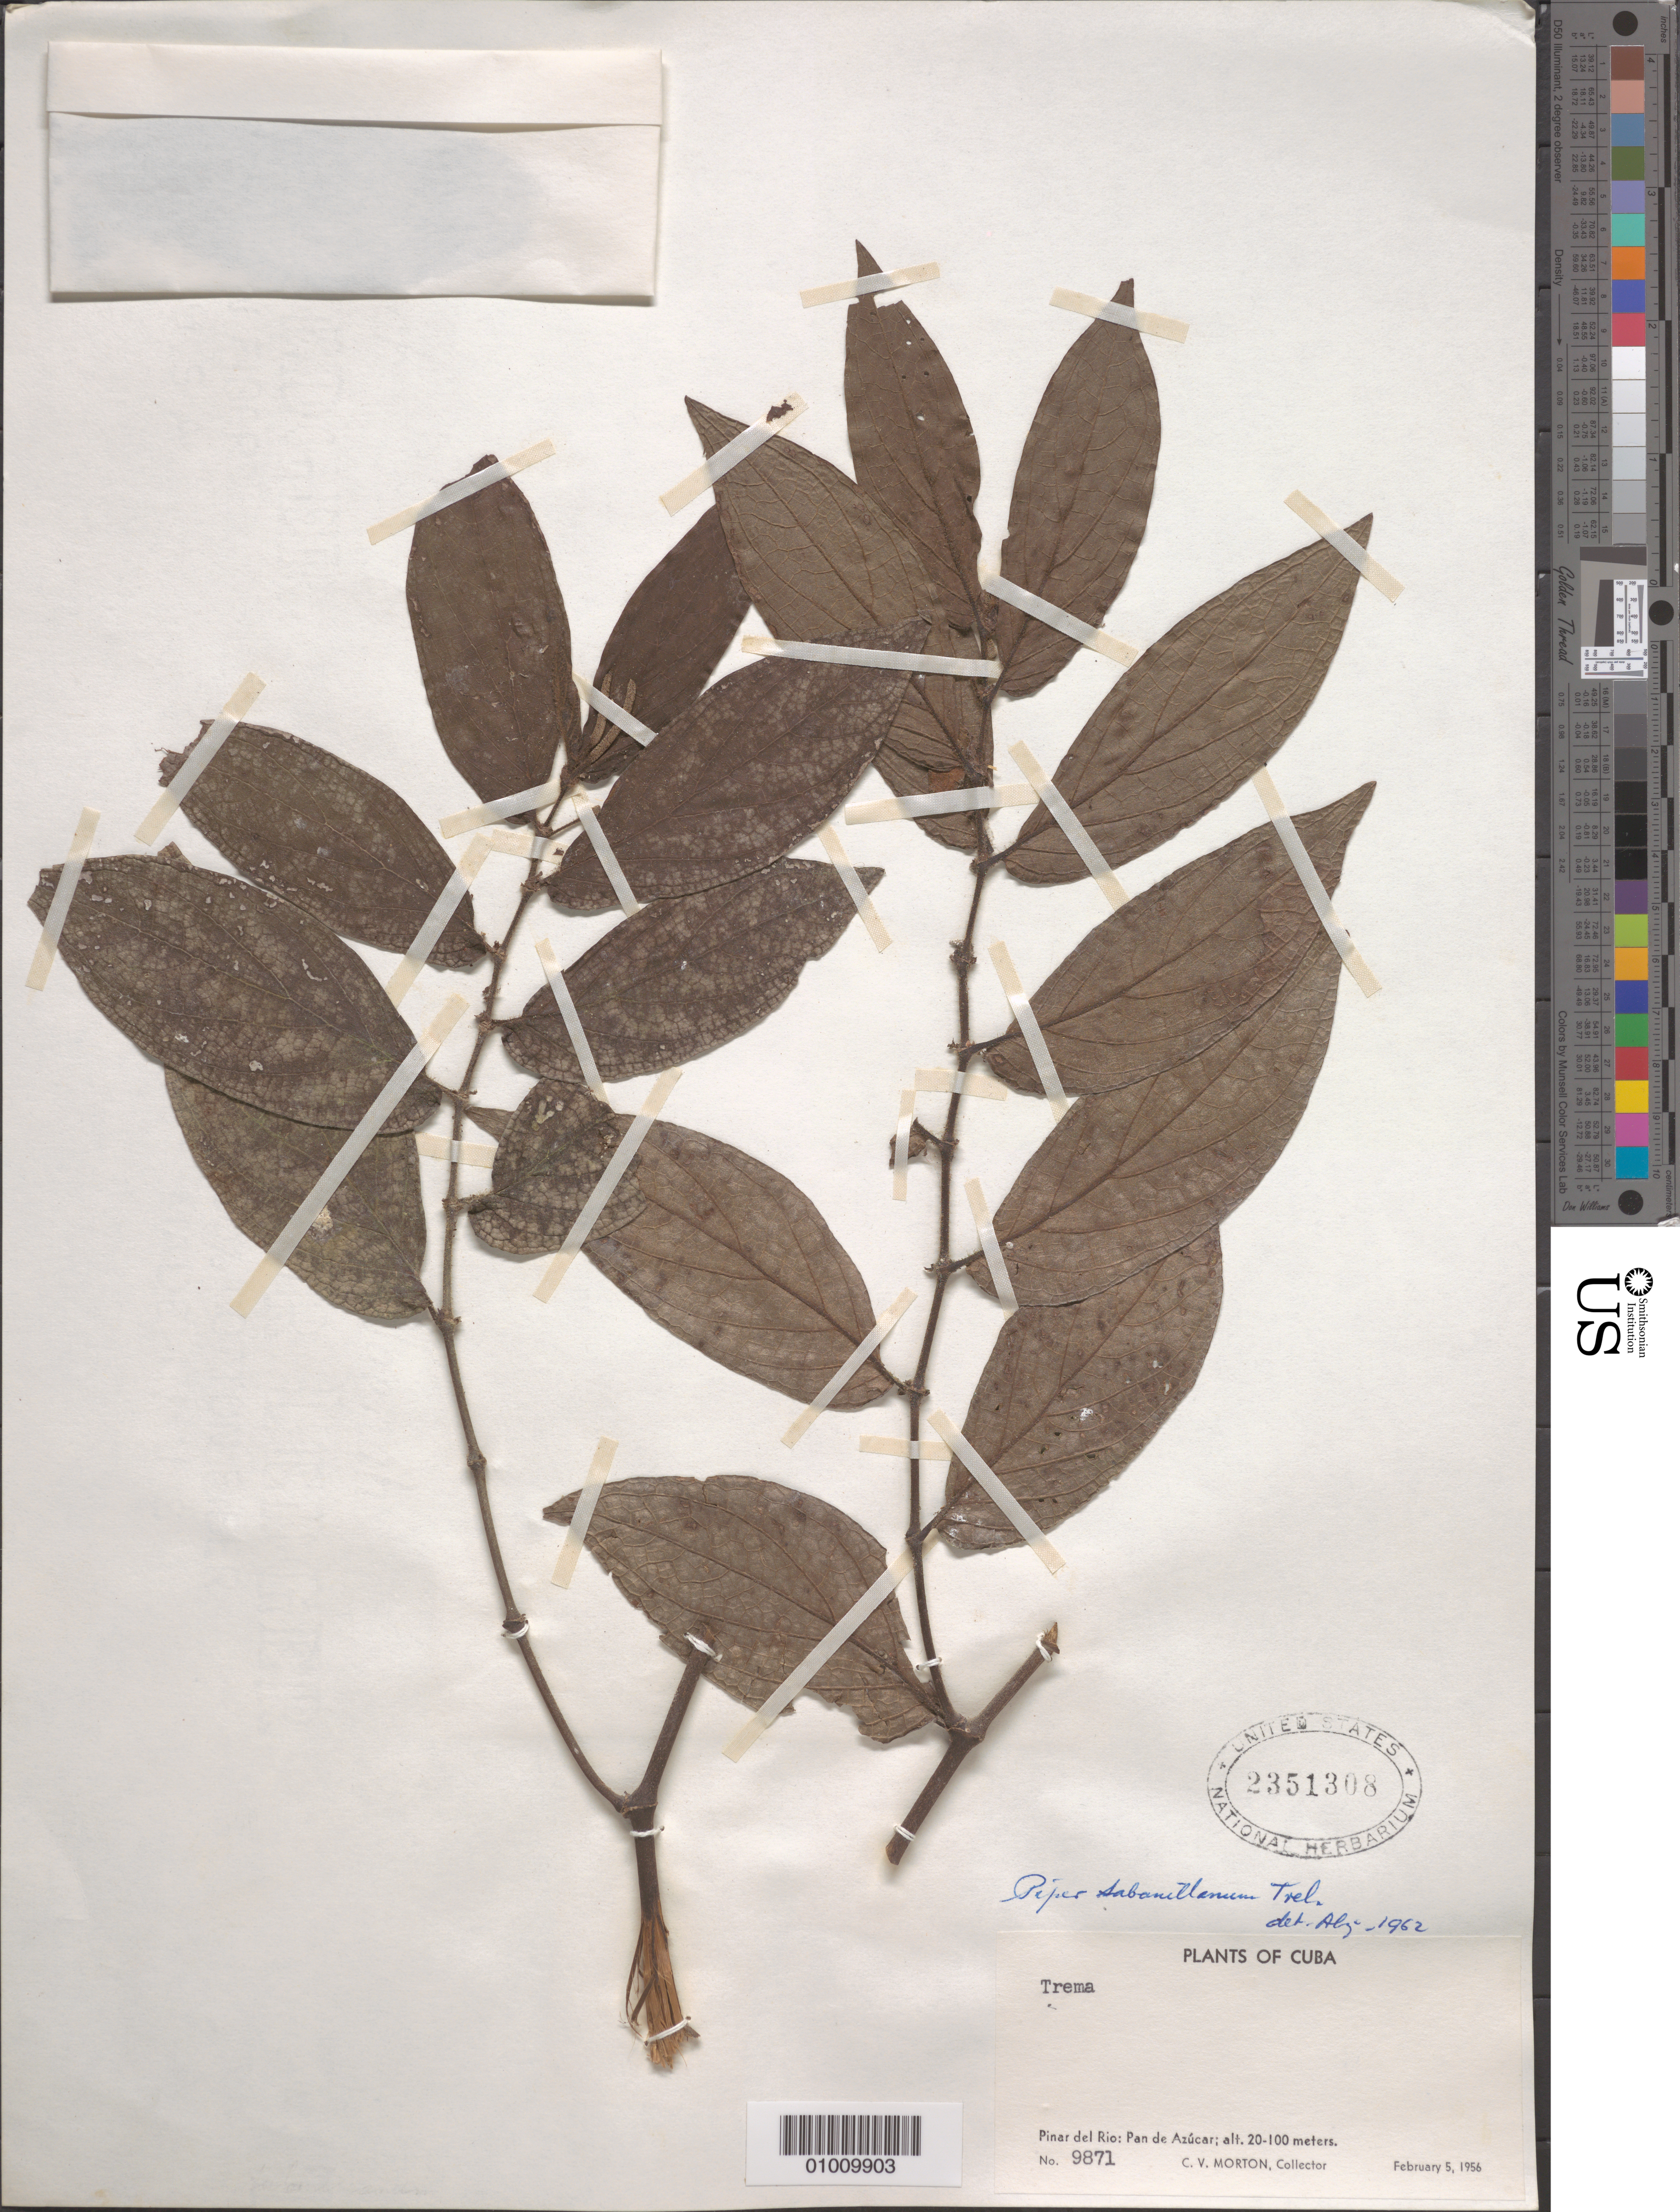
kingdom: Plantae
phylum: Tracheophyta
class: Magnoliopsida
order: Piperales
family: Piperaceae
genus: Piper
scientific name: Piper sabanillanum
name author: Trel.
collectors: C. V. Morton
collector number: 9871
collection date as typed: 05 Feb 1956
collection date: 1956-02-05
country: Cuba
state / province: Pinar del Rio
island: Cuba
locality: Pan de Azucar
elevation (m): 20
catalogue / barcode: US 2351308